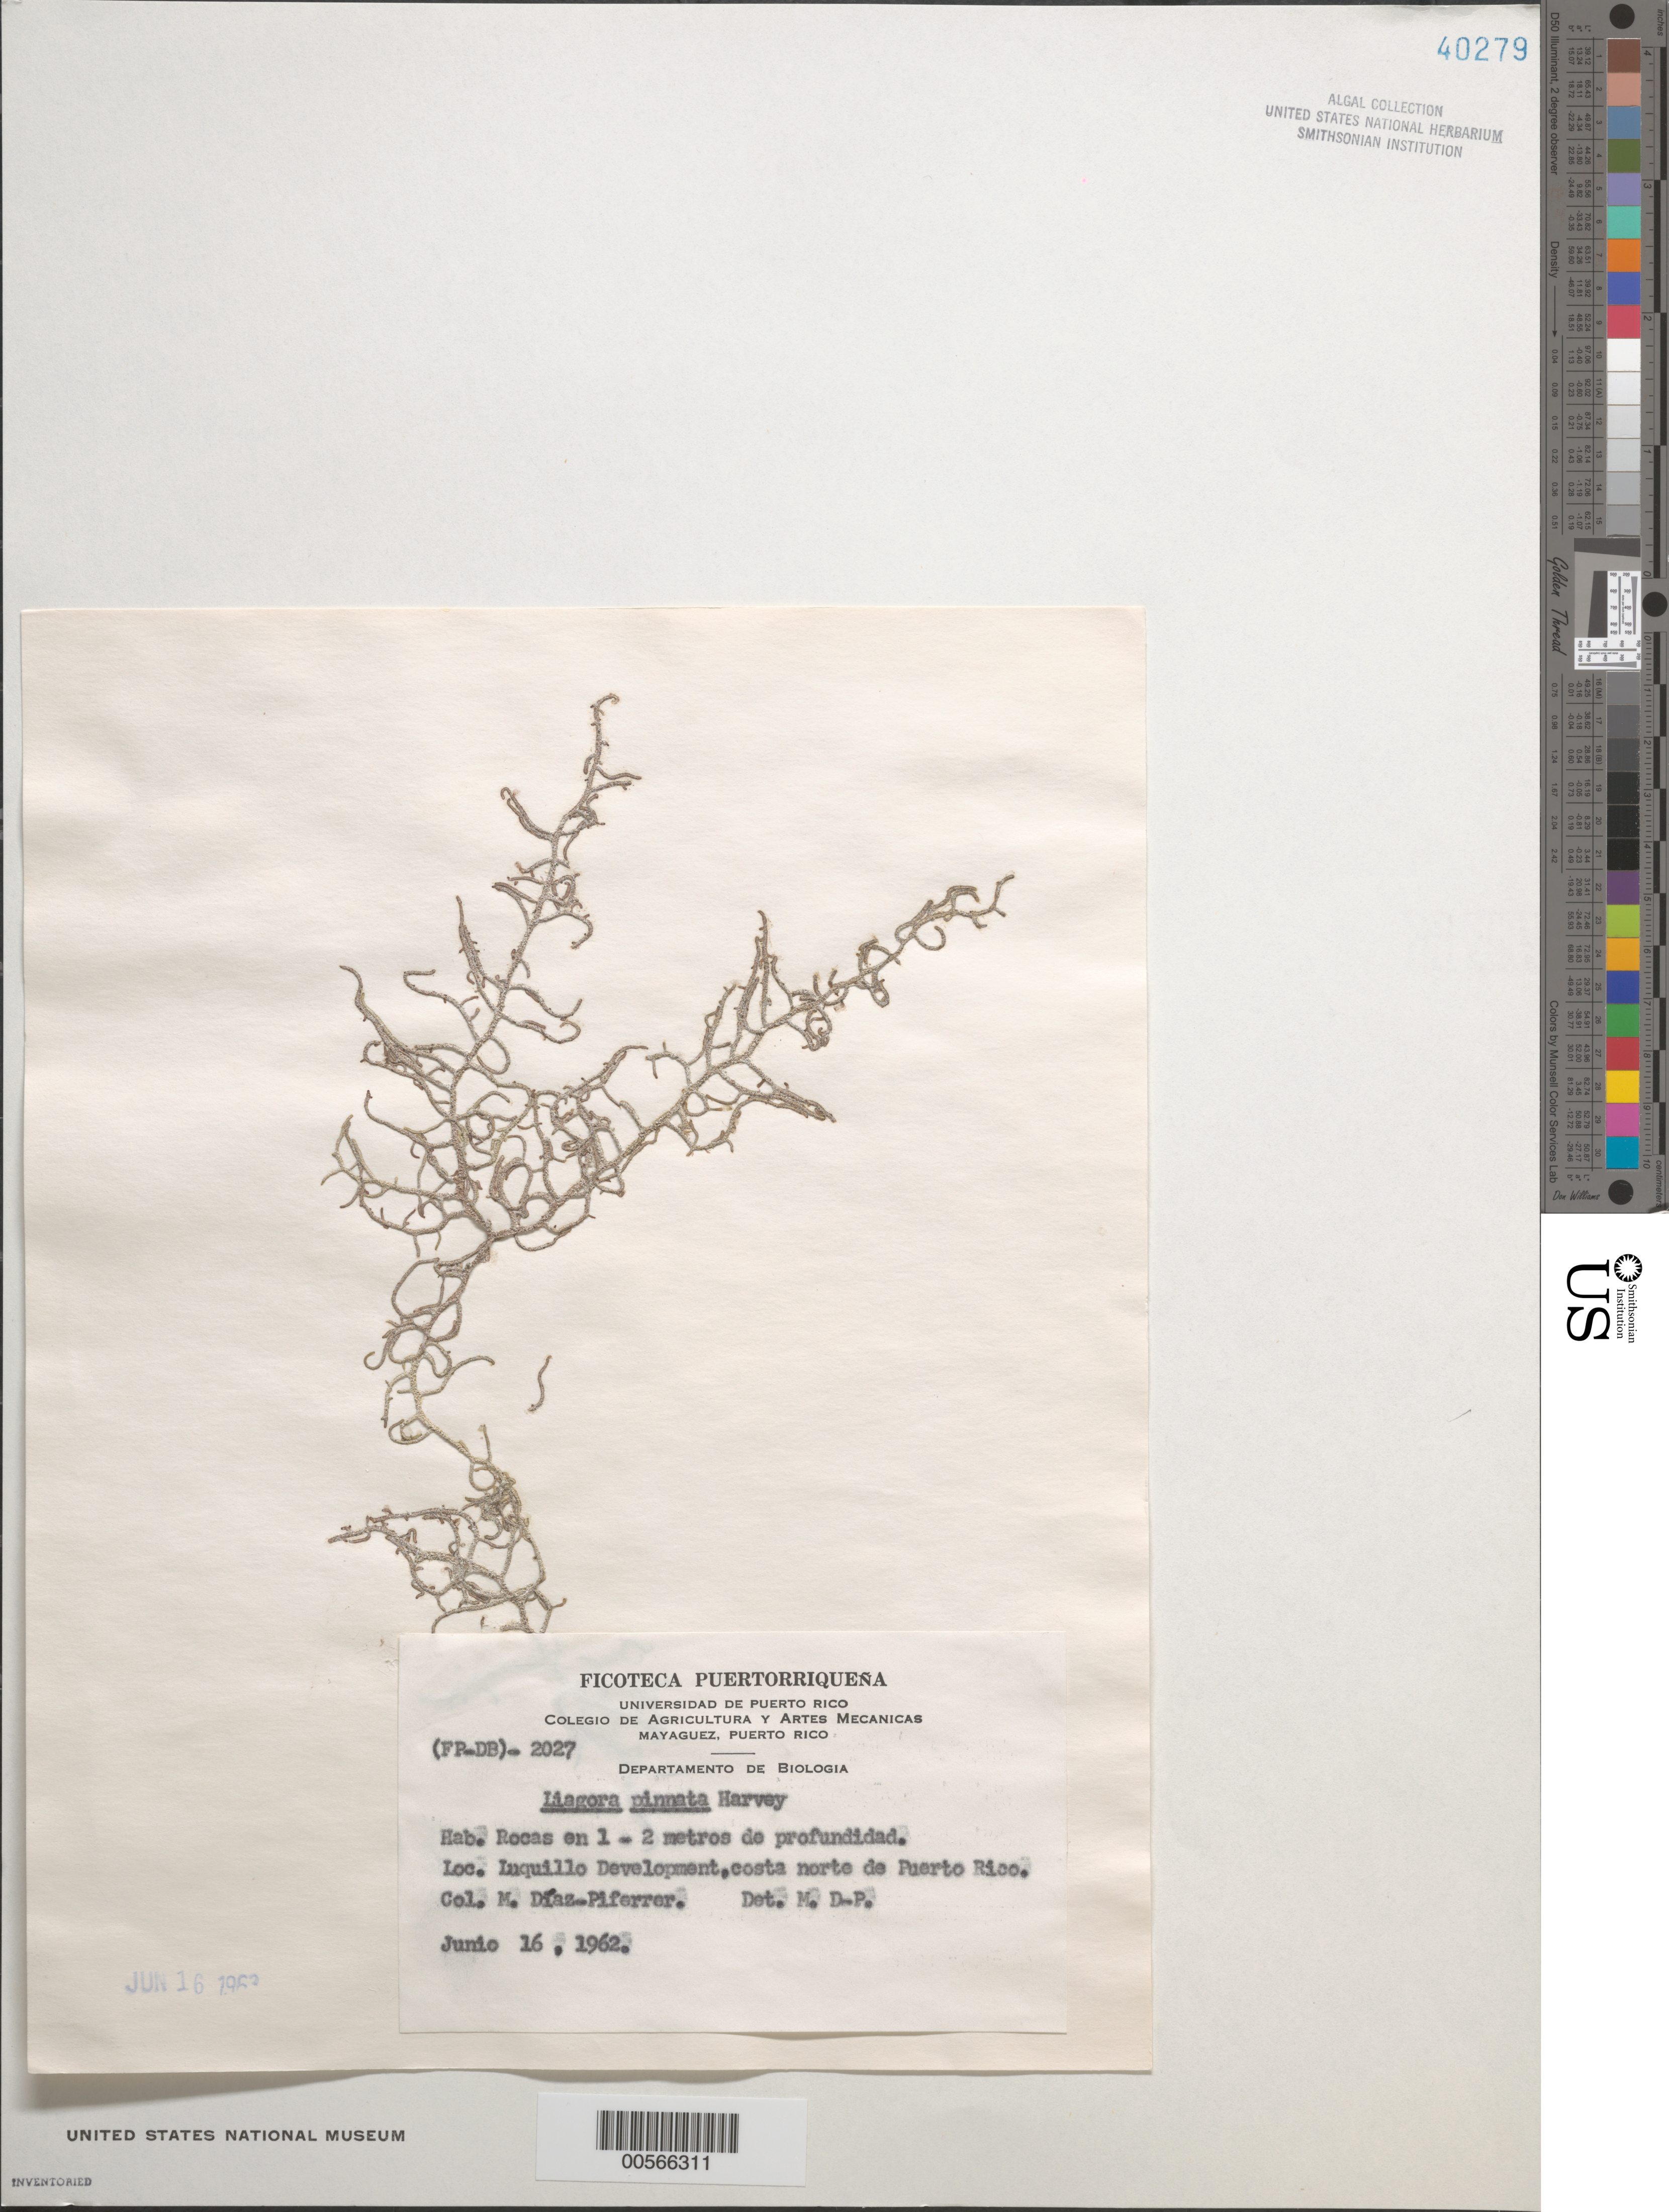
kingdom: Plantae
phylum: Rhodophyta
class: Florideophyceae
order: Nemaliales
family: Liagoraceae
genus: Liagora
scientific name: Liagora pinnata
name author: Harv.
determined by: Diaz-Piferrer, M.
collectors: M. Diaz-Piferrer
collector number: (fp-db) 2027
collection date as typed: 16 Jun 1962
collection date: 1962-06-16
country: Puerto Rico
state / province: Luquillo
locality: Luquillo Development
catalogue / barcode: US 40279